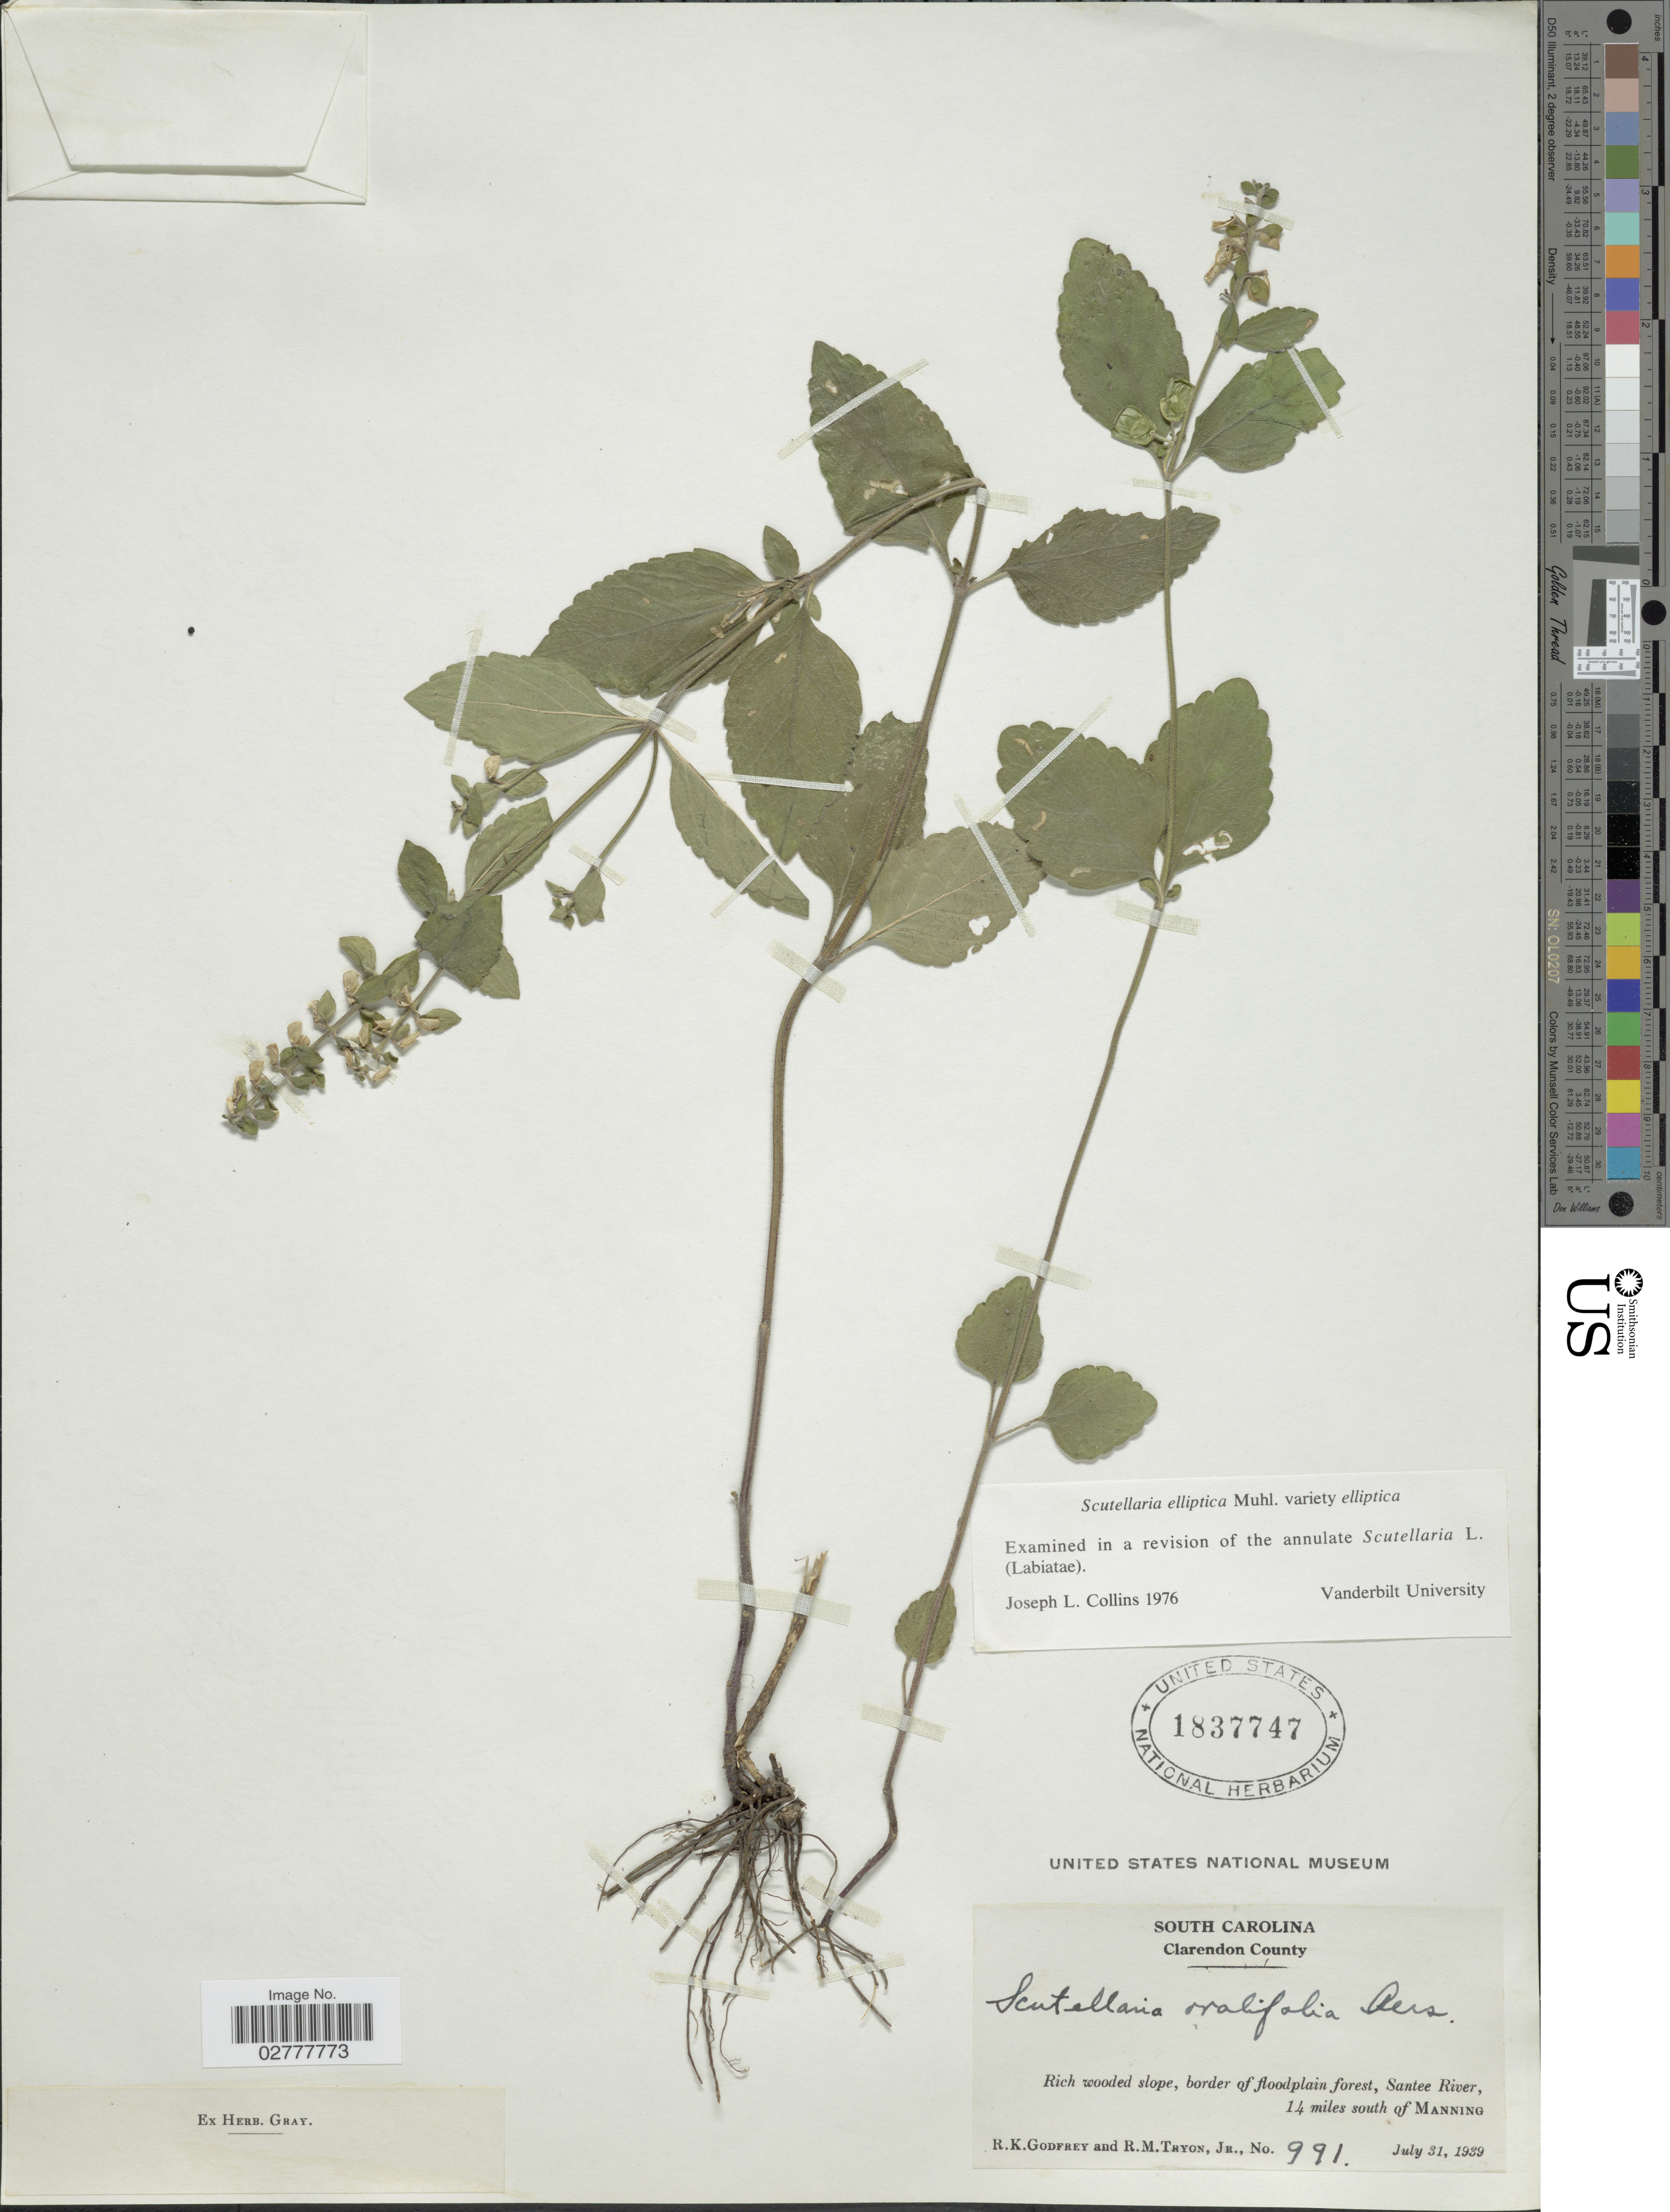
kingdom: Plantae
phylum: Tracheophyta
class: Magnoliopsida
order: Lamiales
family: Lamiaceae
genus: Scutellaria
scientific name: Scutellaria elliptica var. elliptica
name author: Muhl.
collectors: R. K. Godfrey & R. M. Tryon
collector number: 991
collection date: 1939-07-31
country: United States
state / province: South Carolina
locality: Clarendon County, Rich wooded slope, border of floodplain forest, Santee River, 14 miles south of Manning.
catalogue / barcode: US 1837747